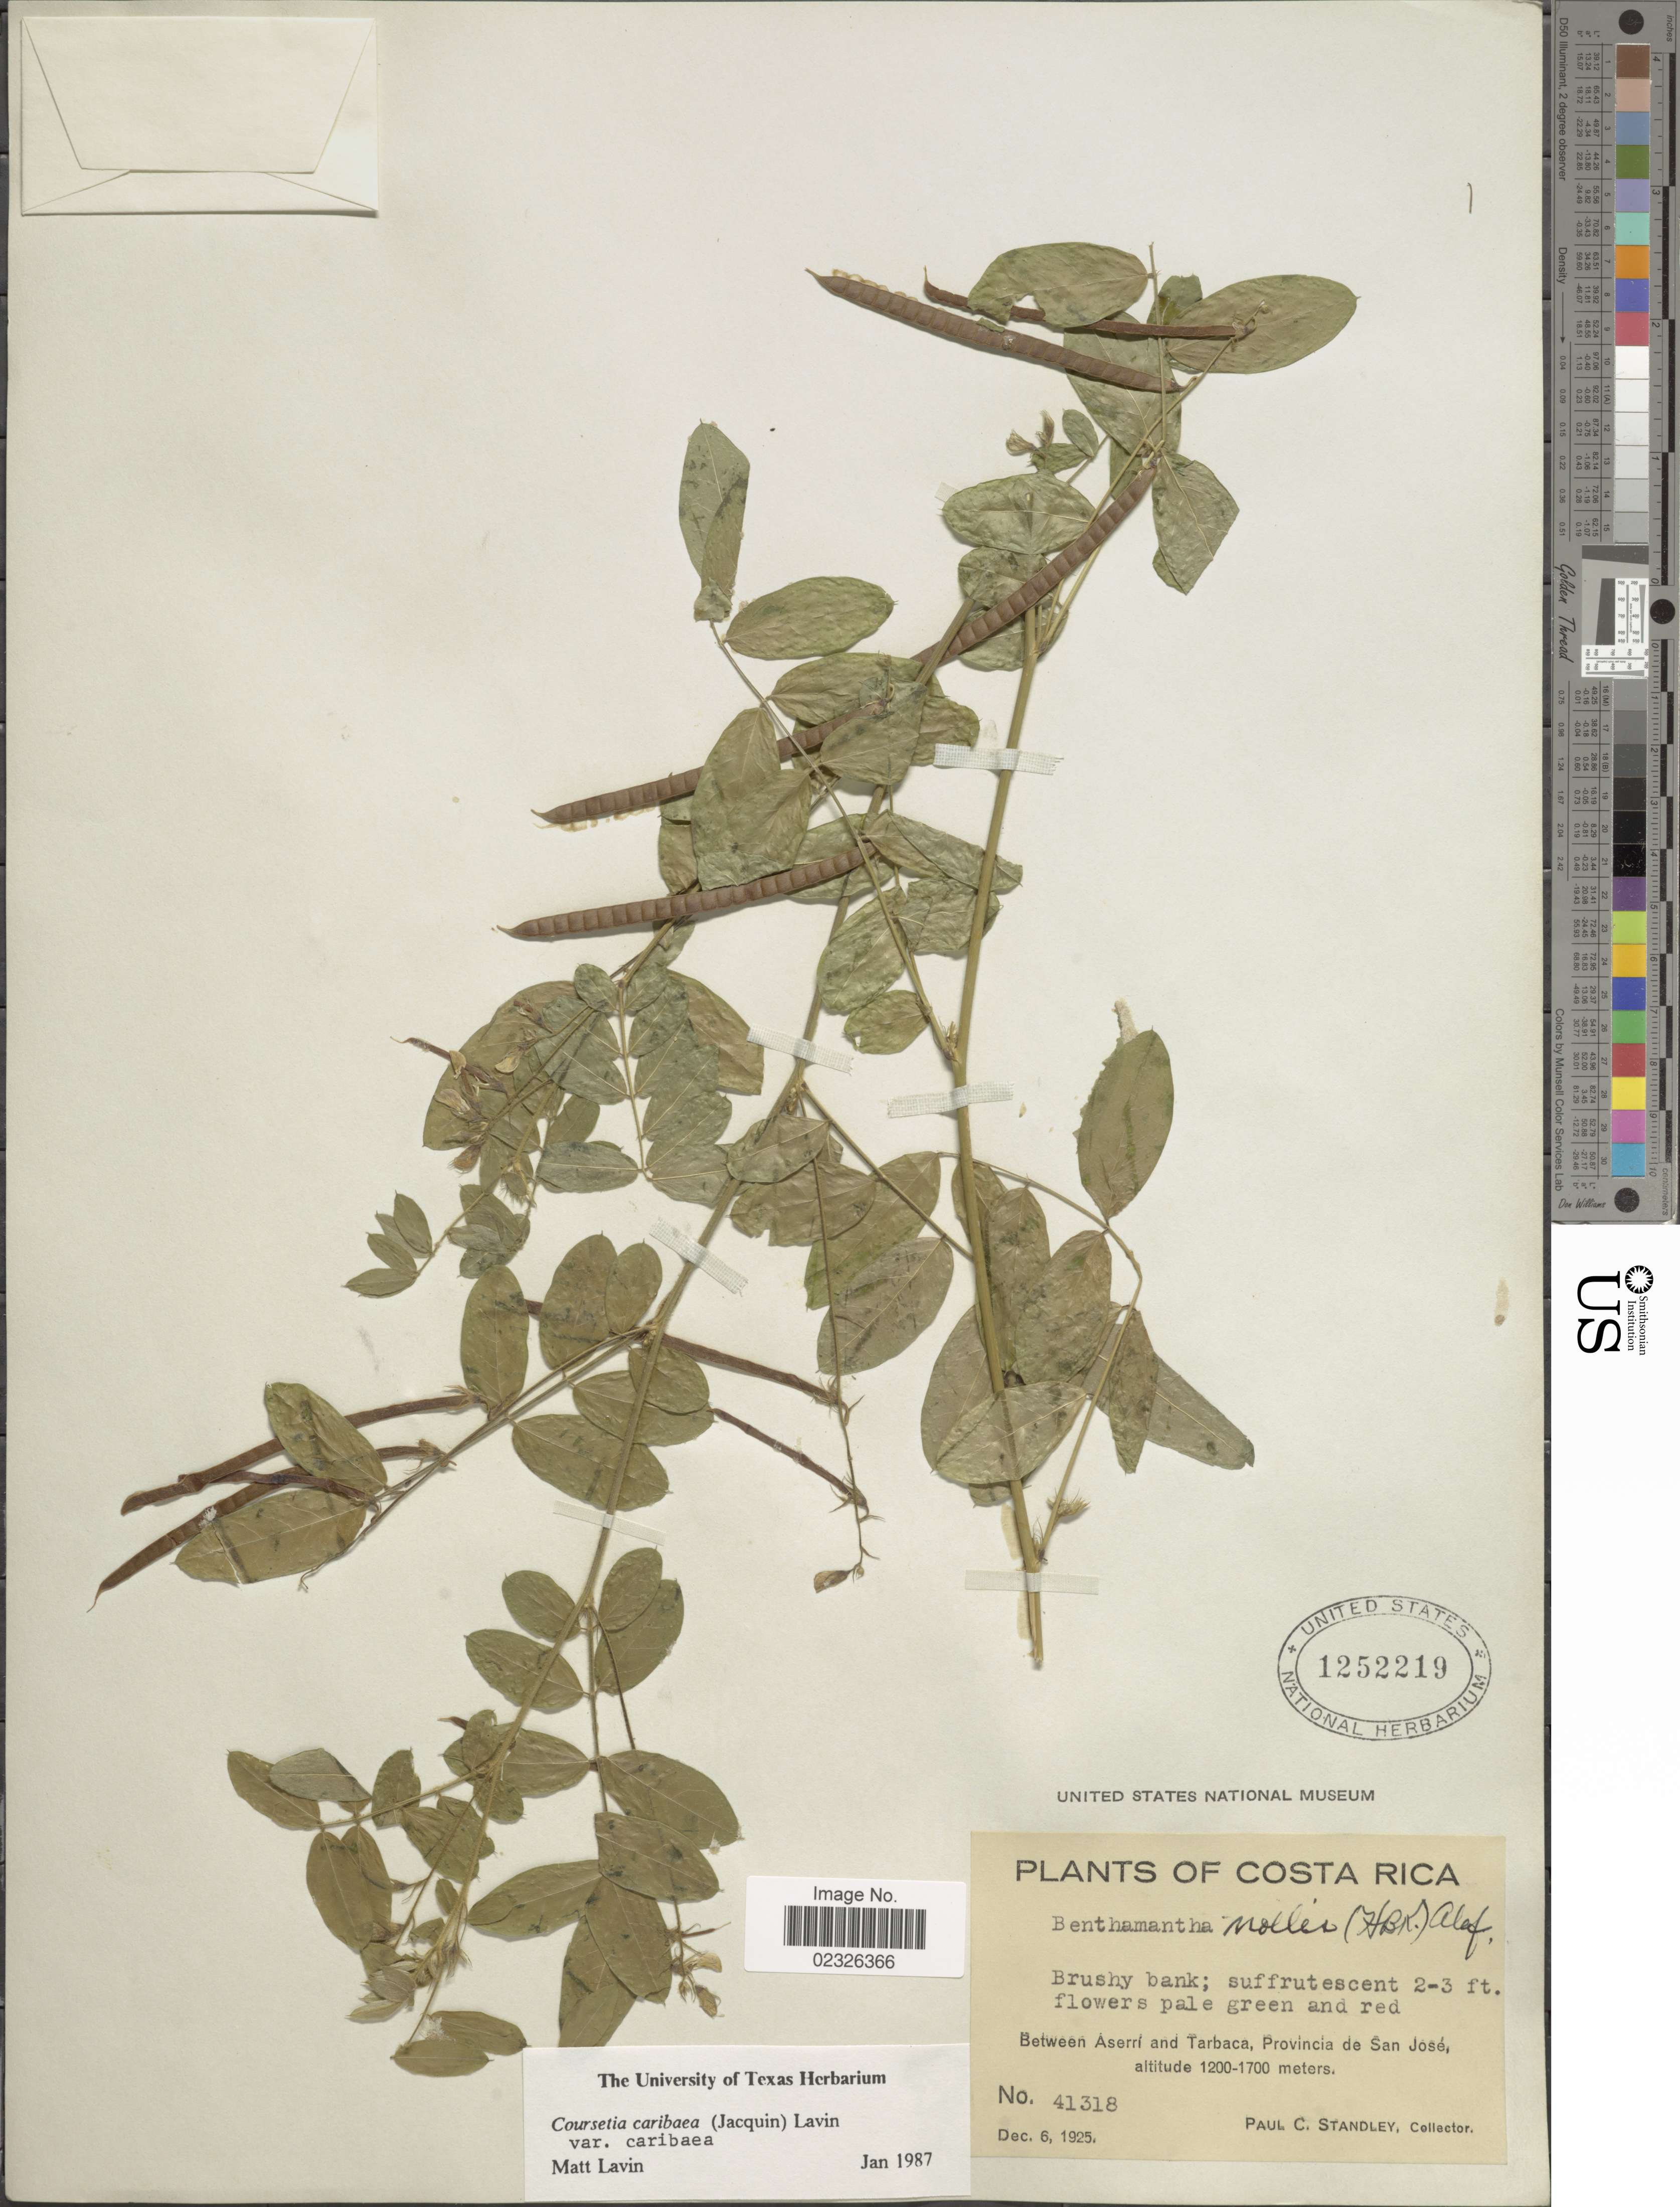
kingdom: Plantae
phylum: Tracheophyta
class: Magnoliopsida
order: Fabales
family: Fabaceae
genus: Coursetia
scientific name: Coursetia caribaea var. caribaea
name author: (Jacq.) Lavin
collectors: P. C. Standley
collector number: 41318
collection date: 1925-12-06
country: Costa Rica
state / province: San José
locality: Between Aserri and Tarbaca, Provincia de San Jose.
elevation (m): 1200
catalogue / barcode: US 1252219